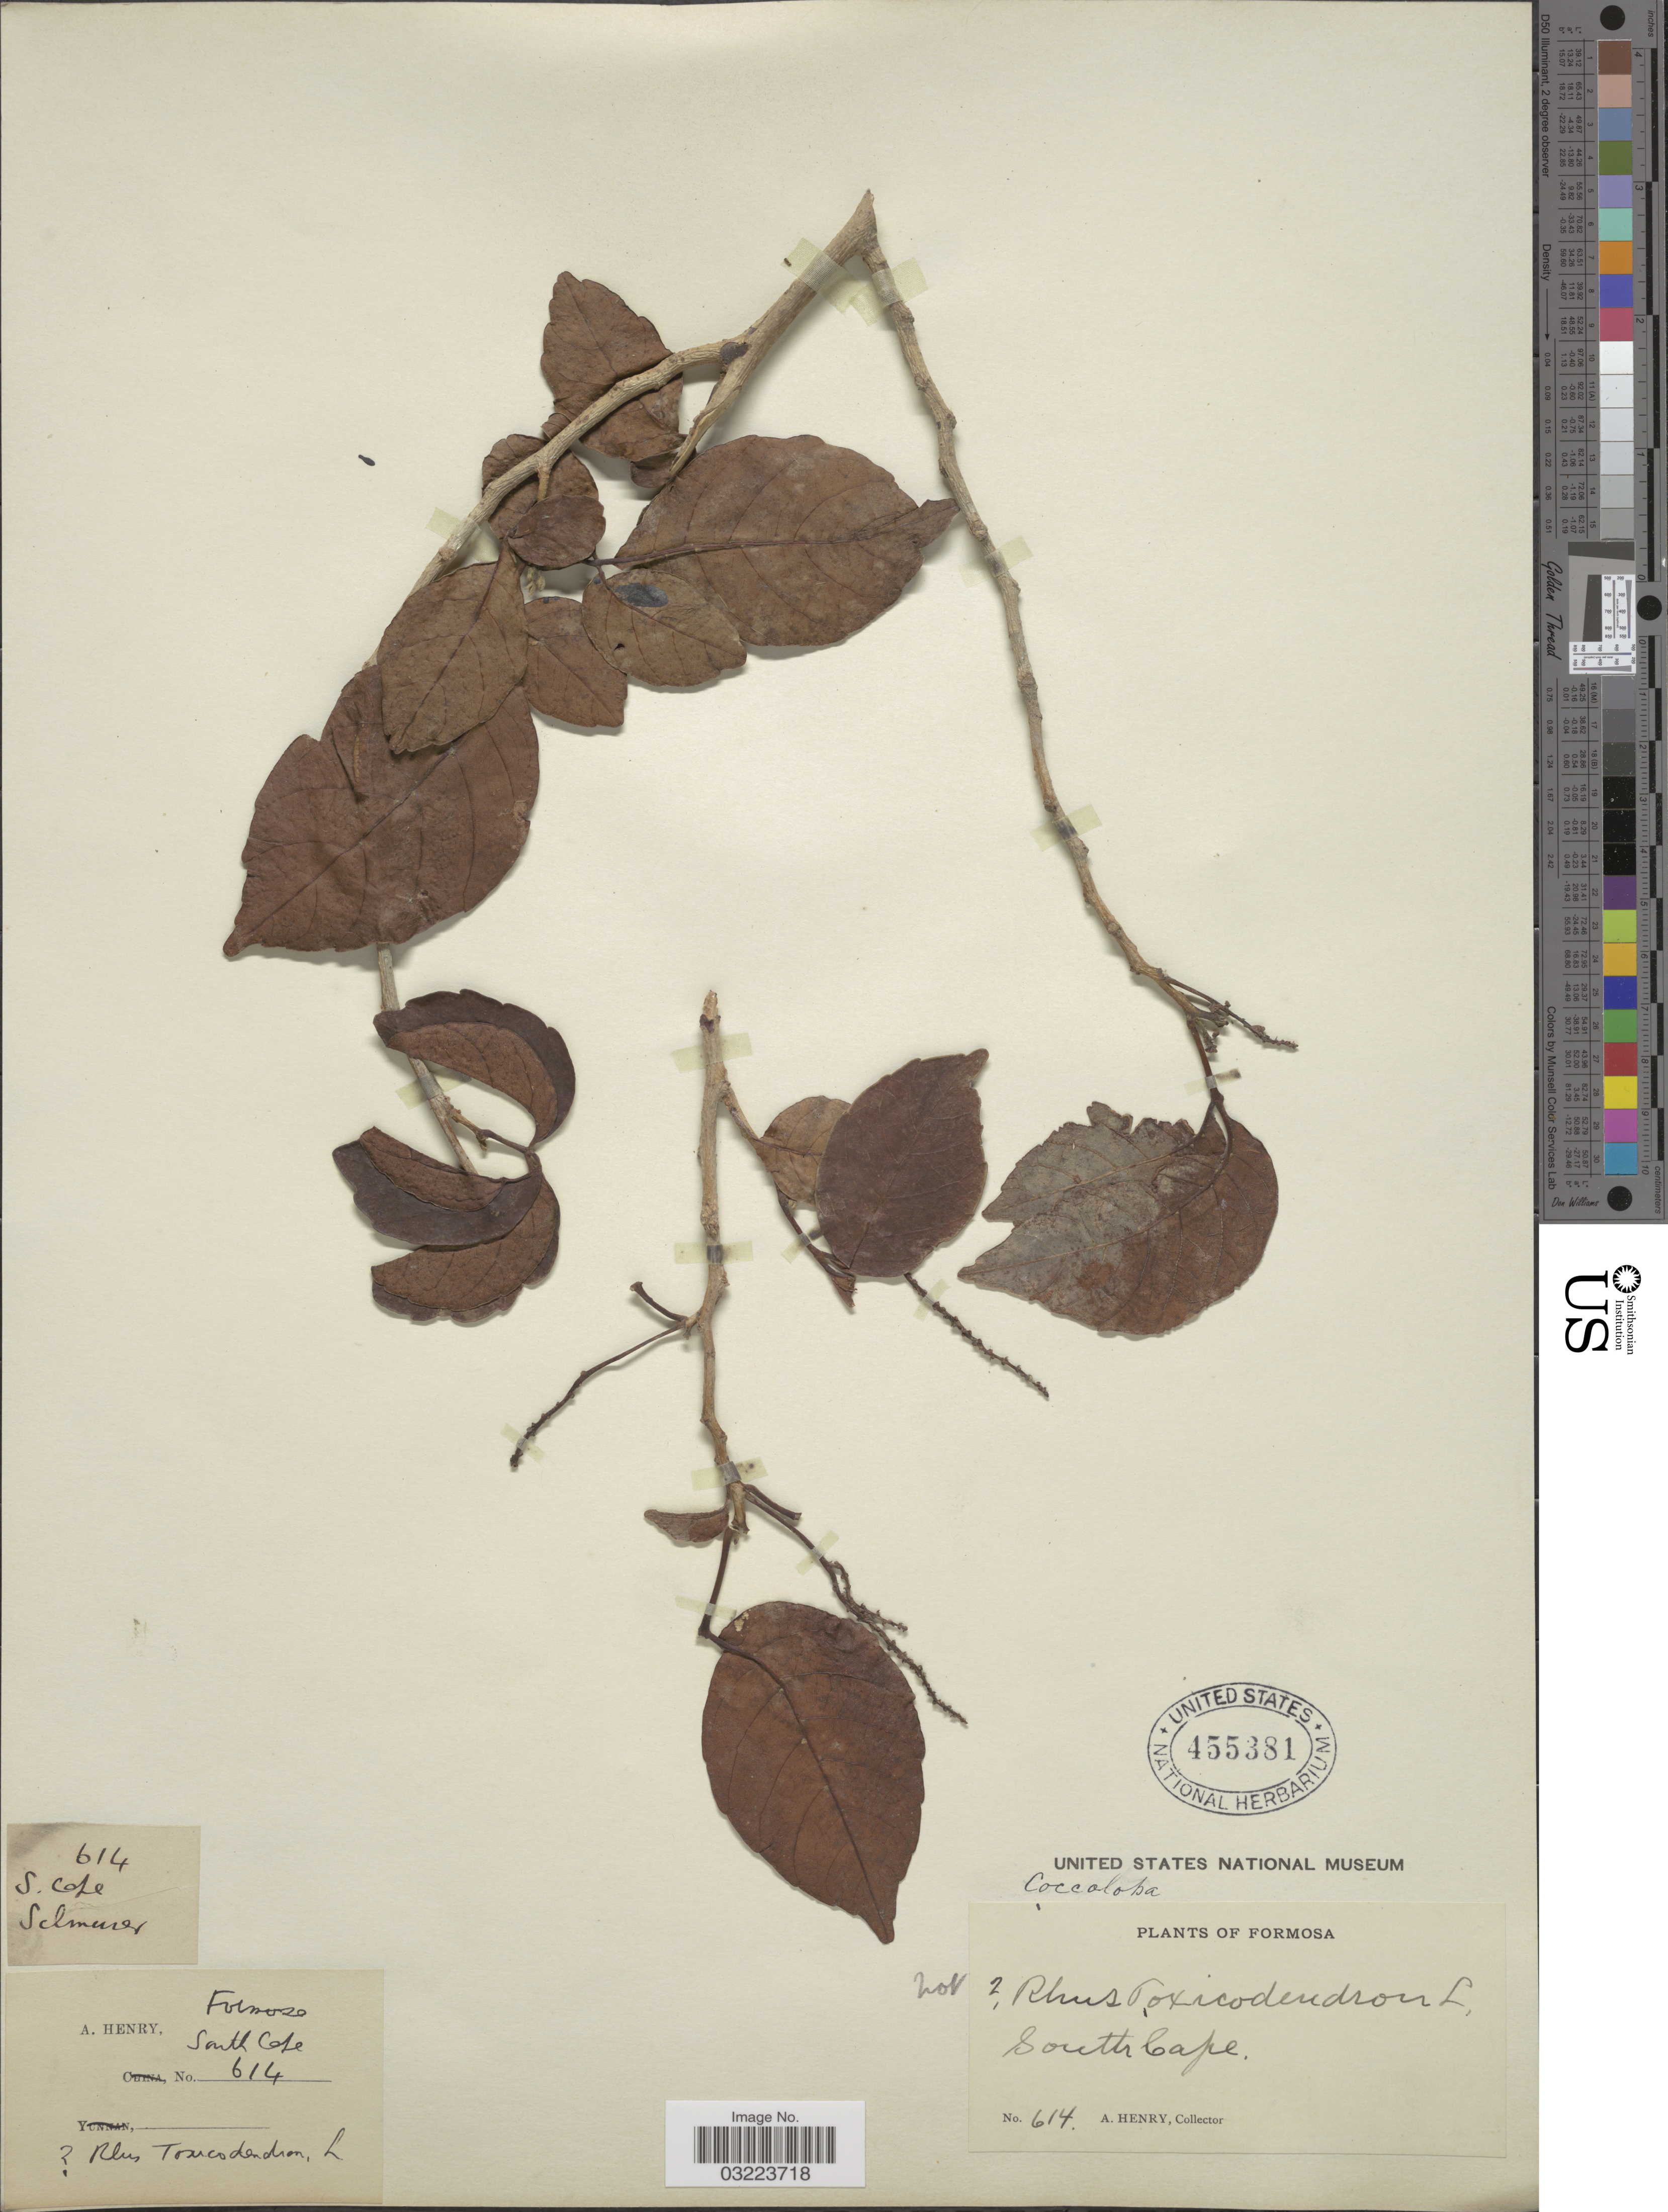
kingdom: Plantae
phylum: Tracheophyta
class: Magnoliopsida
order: Caryophyllales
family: Polygonaceae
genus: Coccoloba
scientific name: Coccoloba sp.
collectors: A. Henry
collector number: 614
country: Taiwan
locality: Formosa, South Cape.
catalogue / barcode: US 455381